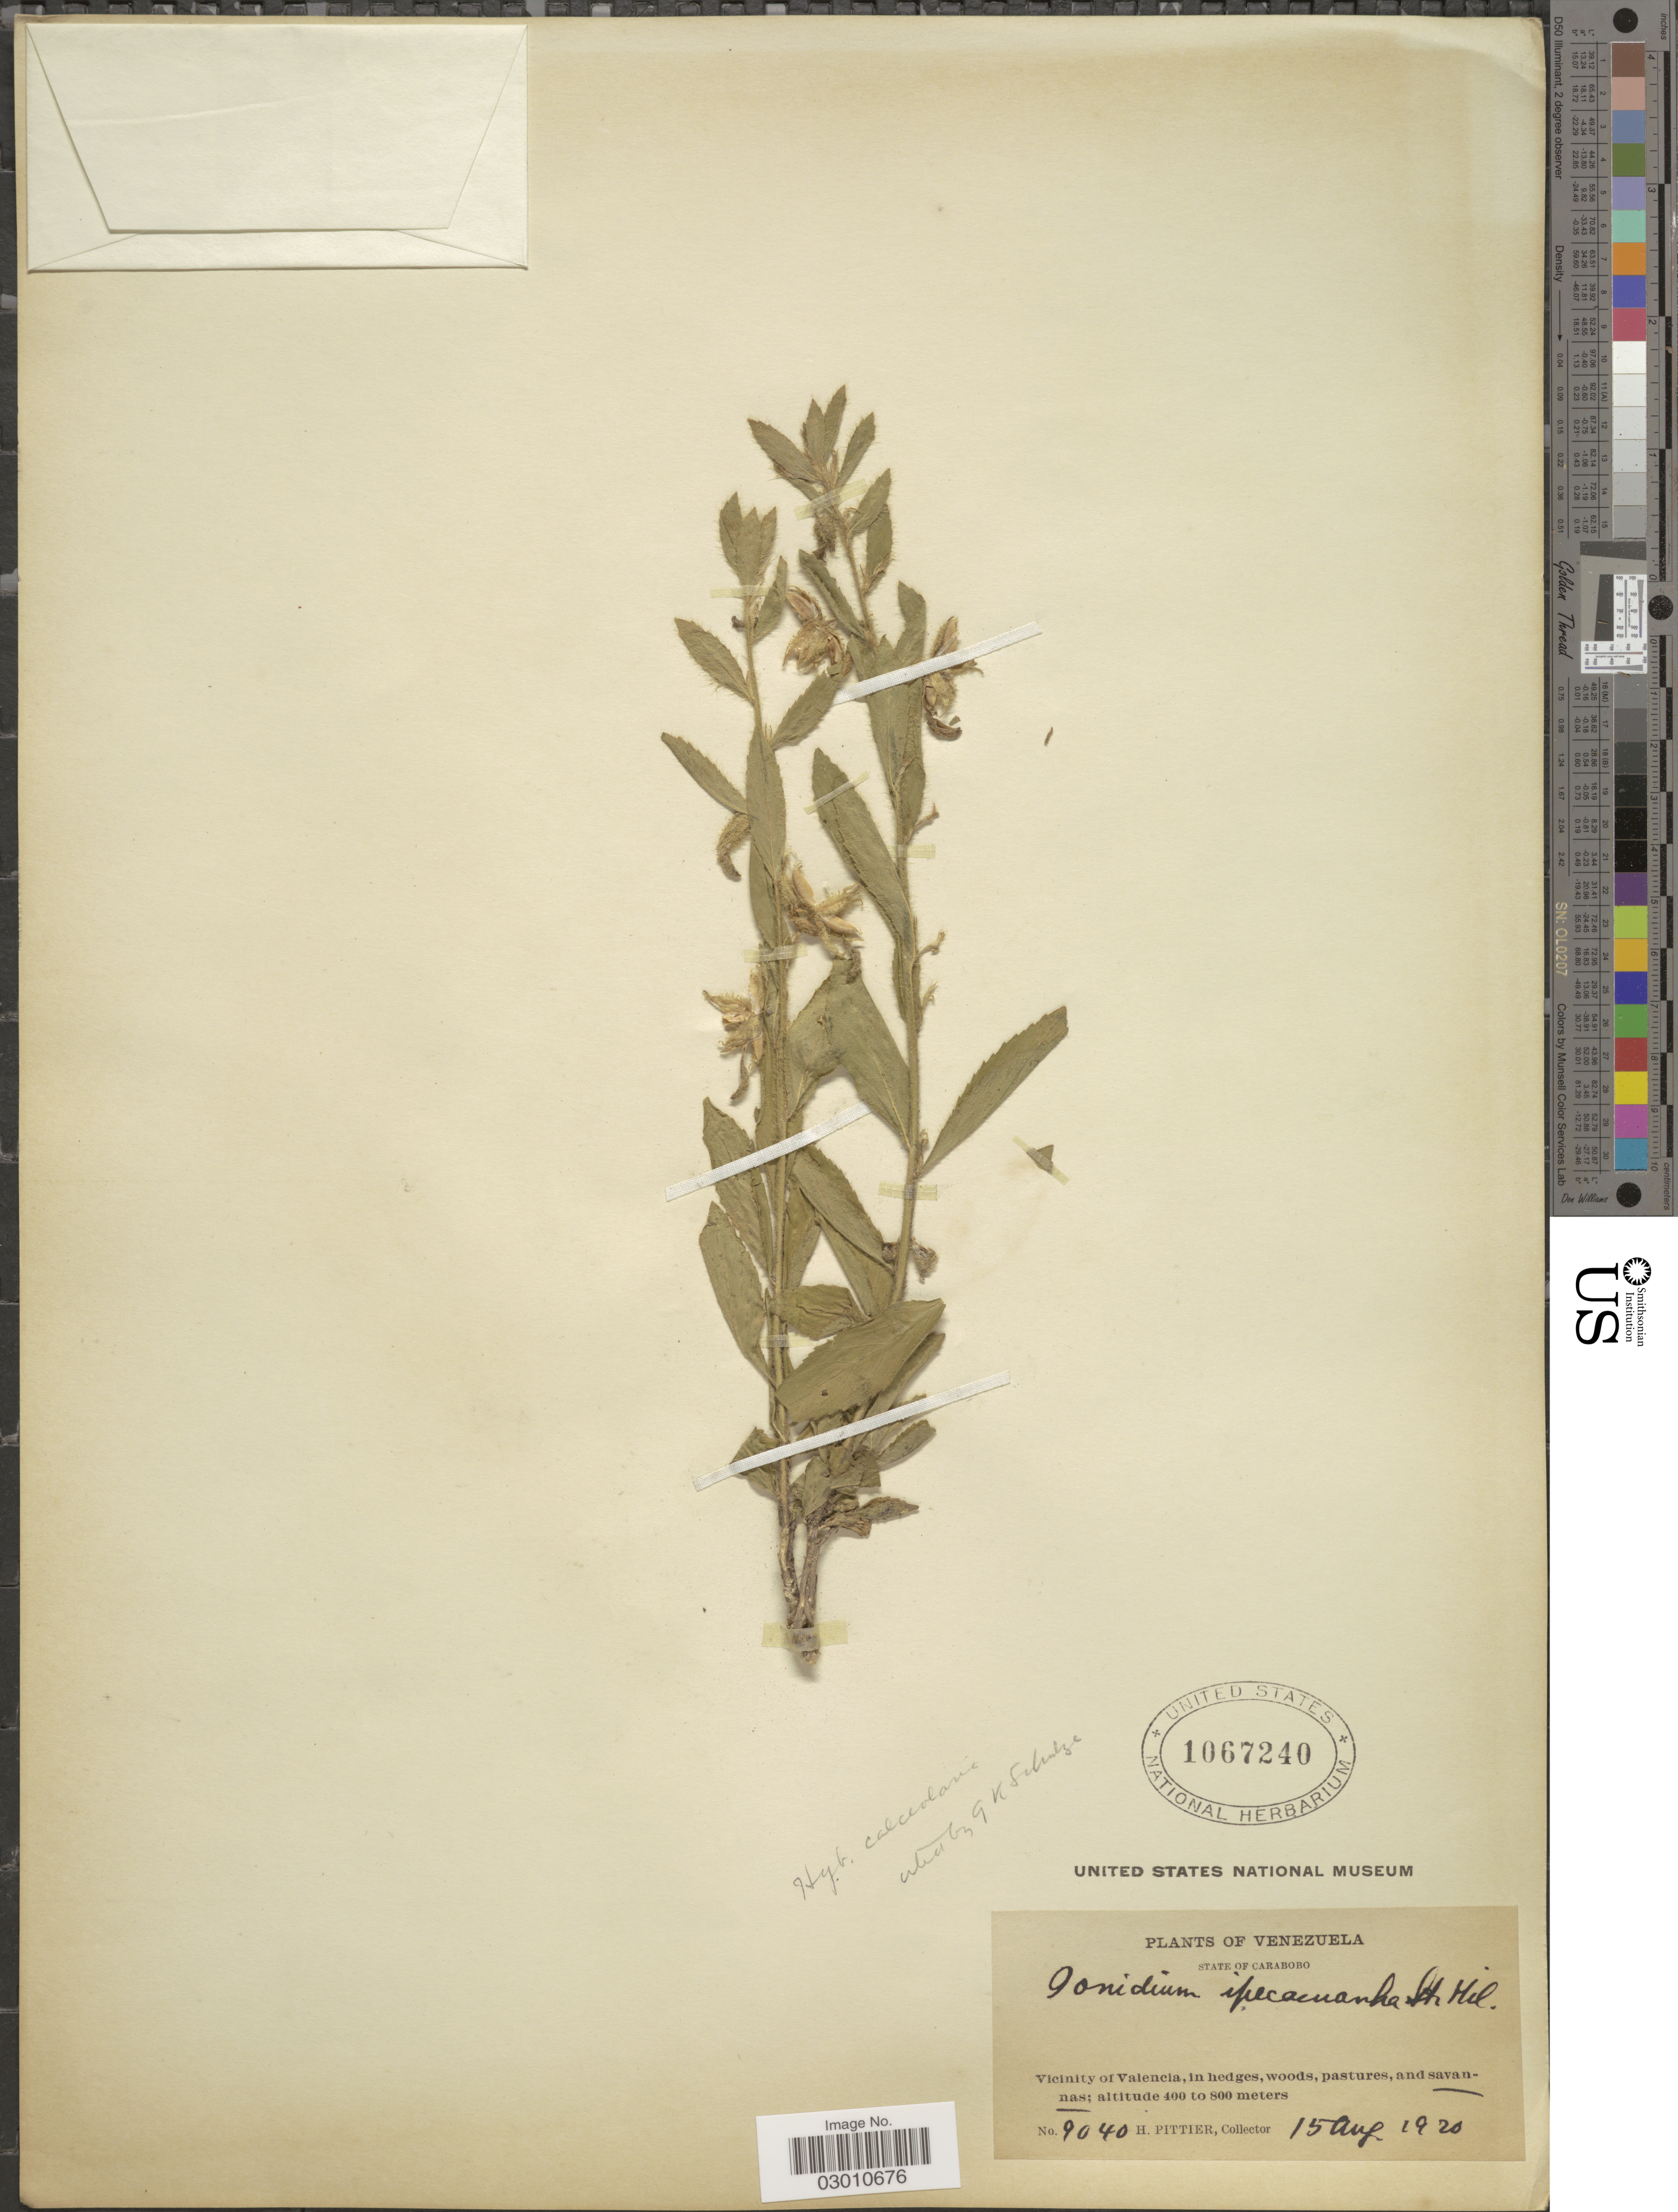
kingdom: Plantae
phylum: Tracheophyta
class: Magnoliopsida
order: Malpighiales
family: Violaceae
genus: Pombalia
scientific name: Pombalia calceolaria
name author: (L.) Paula-Souza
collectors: H. F. Pittier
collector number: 9040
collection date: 1920-08-15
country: Venezuela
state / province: Carabobo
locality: Vicinity of Valencia, in hedges, woods, pastures, and savannas.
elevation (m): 400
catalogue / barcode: US 1067240